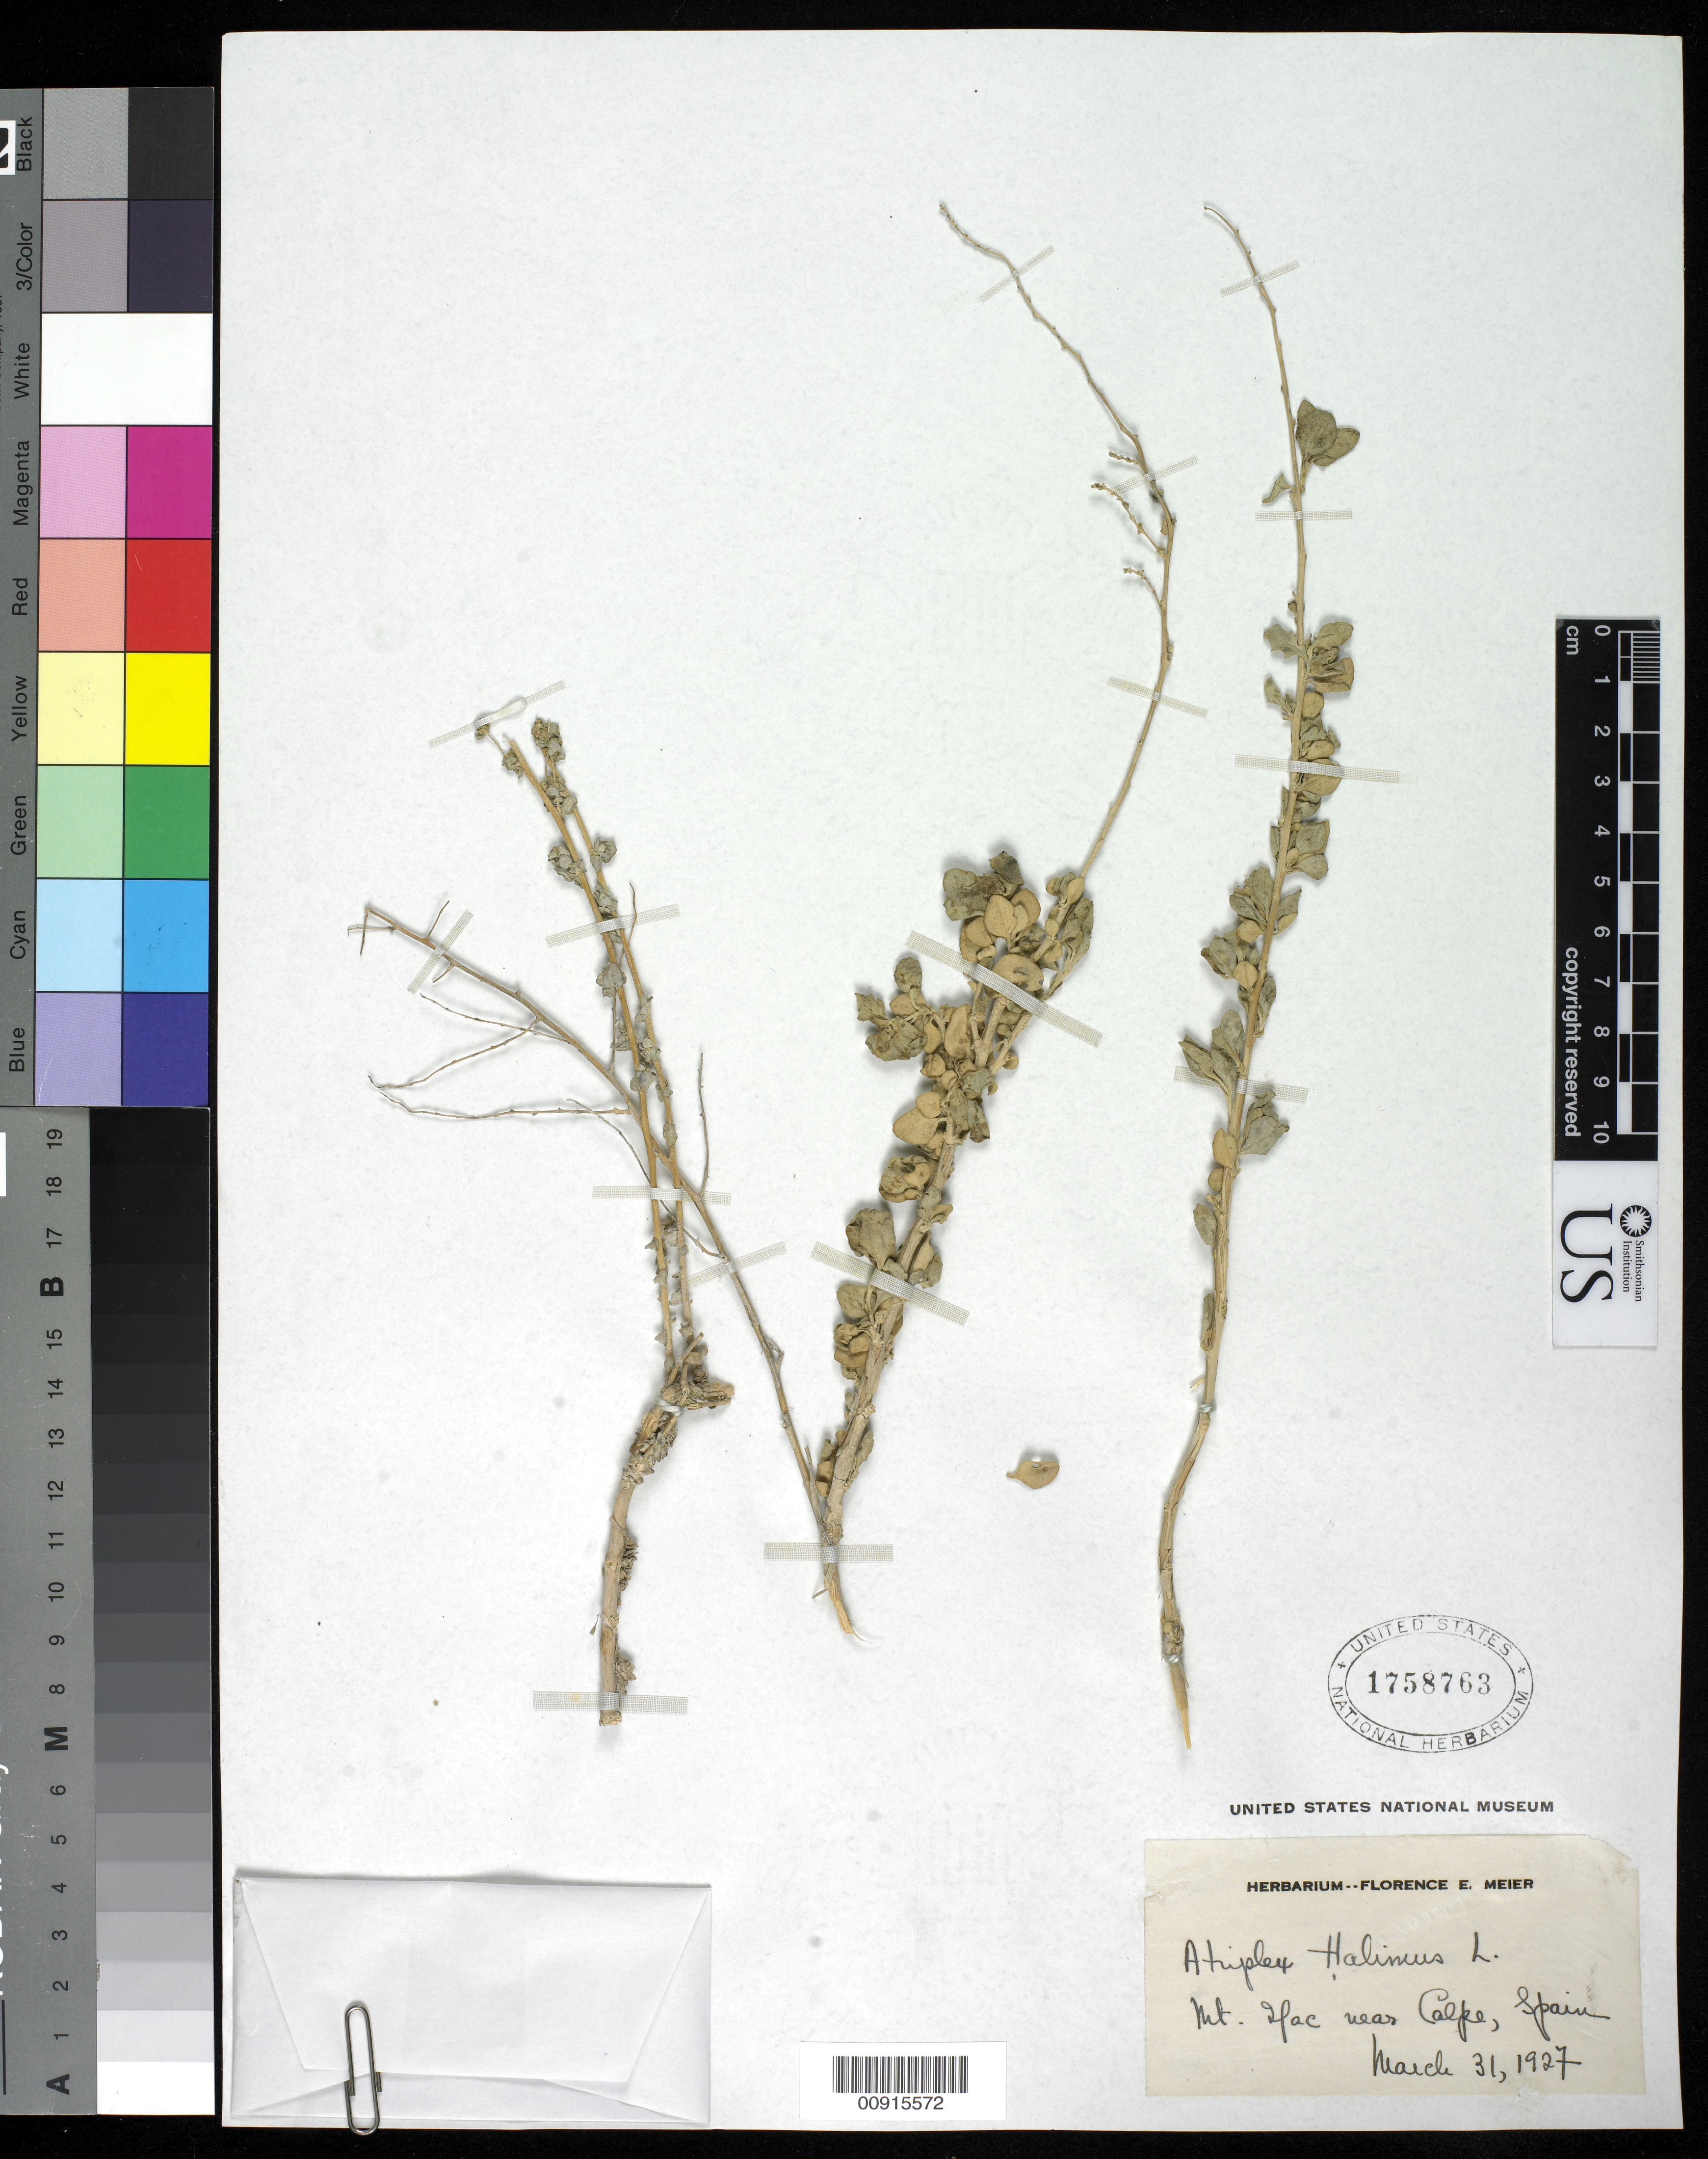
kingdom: Plantae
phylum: Tracheophyta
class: Magnoliopsida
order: Caryophyllales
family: Amaranthaceae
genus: Atriplex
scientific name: Atriplex halimus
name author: L.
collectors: F. Meier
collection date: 1927-03-31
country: Spain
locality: Mt Ifac (?) near Calpe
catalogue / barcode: US 1758763